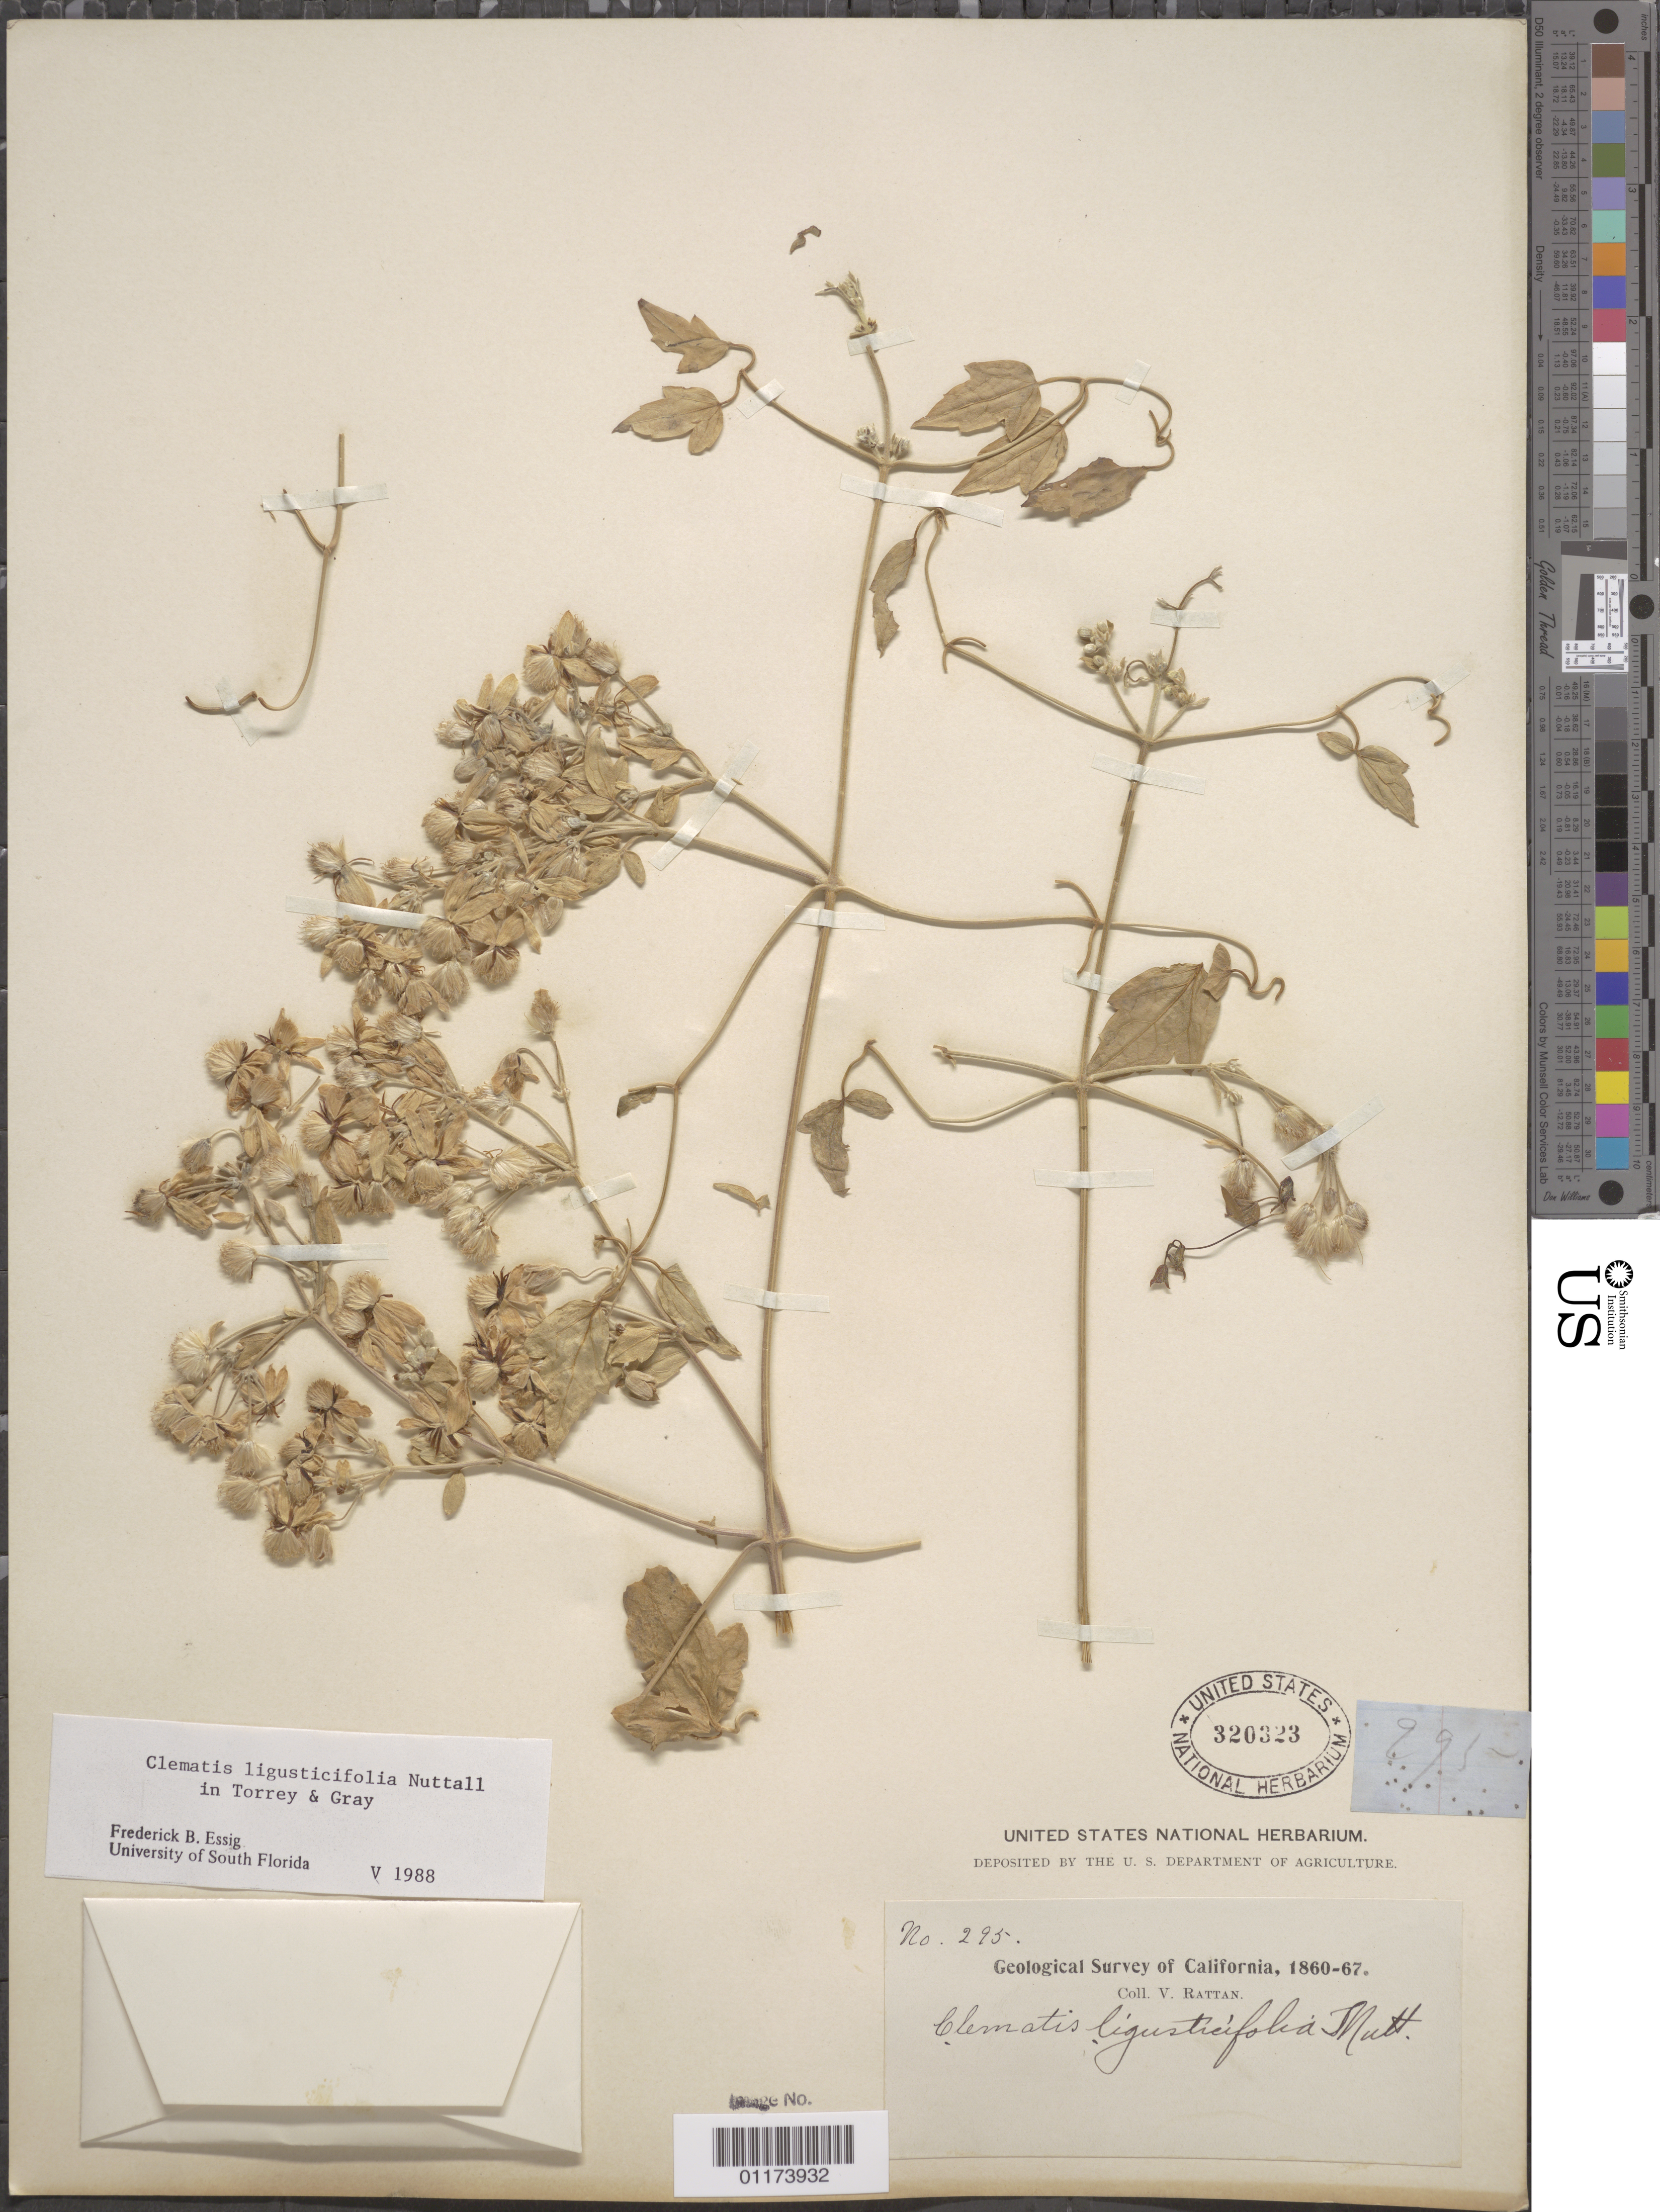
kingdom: Plantae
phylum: Tracheophyta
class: Magnoliopsida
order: Ranunculales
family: Ranunculaceae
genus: Clematis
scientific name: Clematis ligusticifolia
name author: Nutt.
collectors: V. Rattan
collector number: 295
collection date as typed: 1860 to -- --- 1867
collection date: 1860/1867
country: United States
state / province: California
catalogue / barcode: US 320323